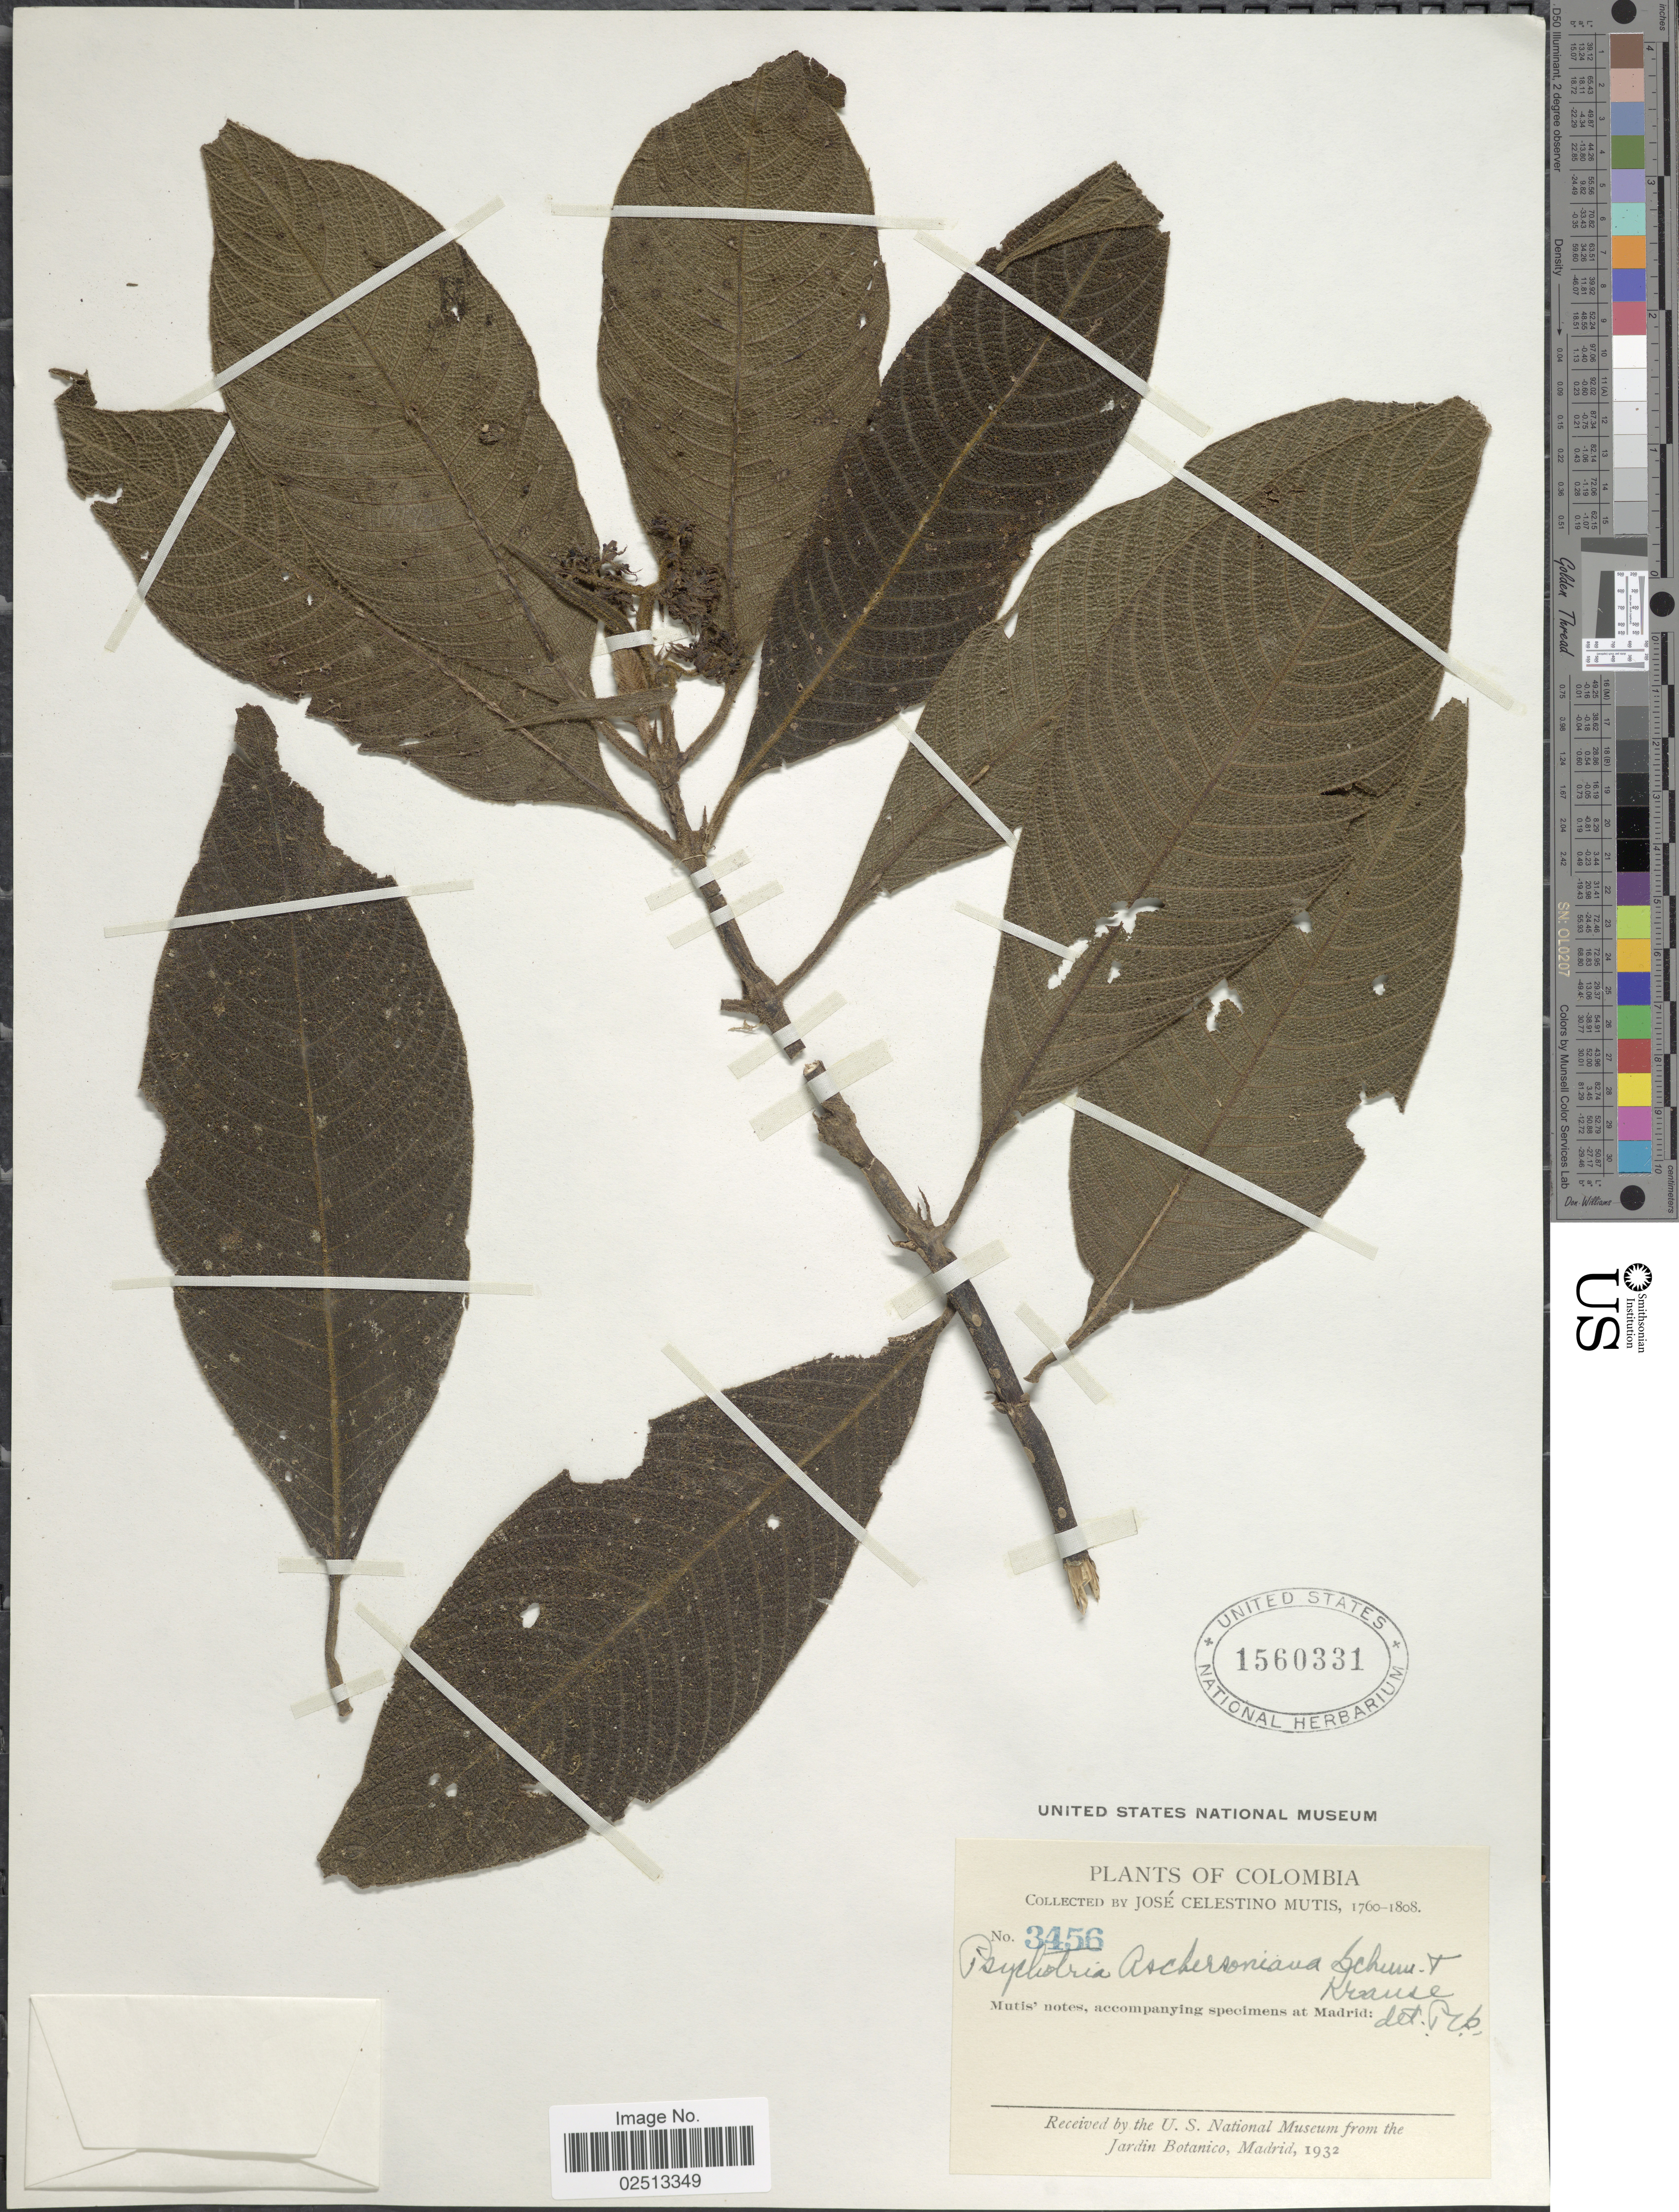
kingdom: Plantae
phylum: Tracheophyta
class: Magnoliopsida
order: Gentianales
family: Rubiaceae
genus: Psychotria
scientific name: Psychotria aschersoniana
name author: K. Schum. & K. Krause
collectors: J. C. B. Mutis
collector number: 3456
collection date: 1760/1808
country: Colombia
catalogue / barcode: US 1560331